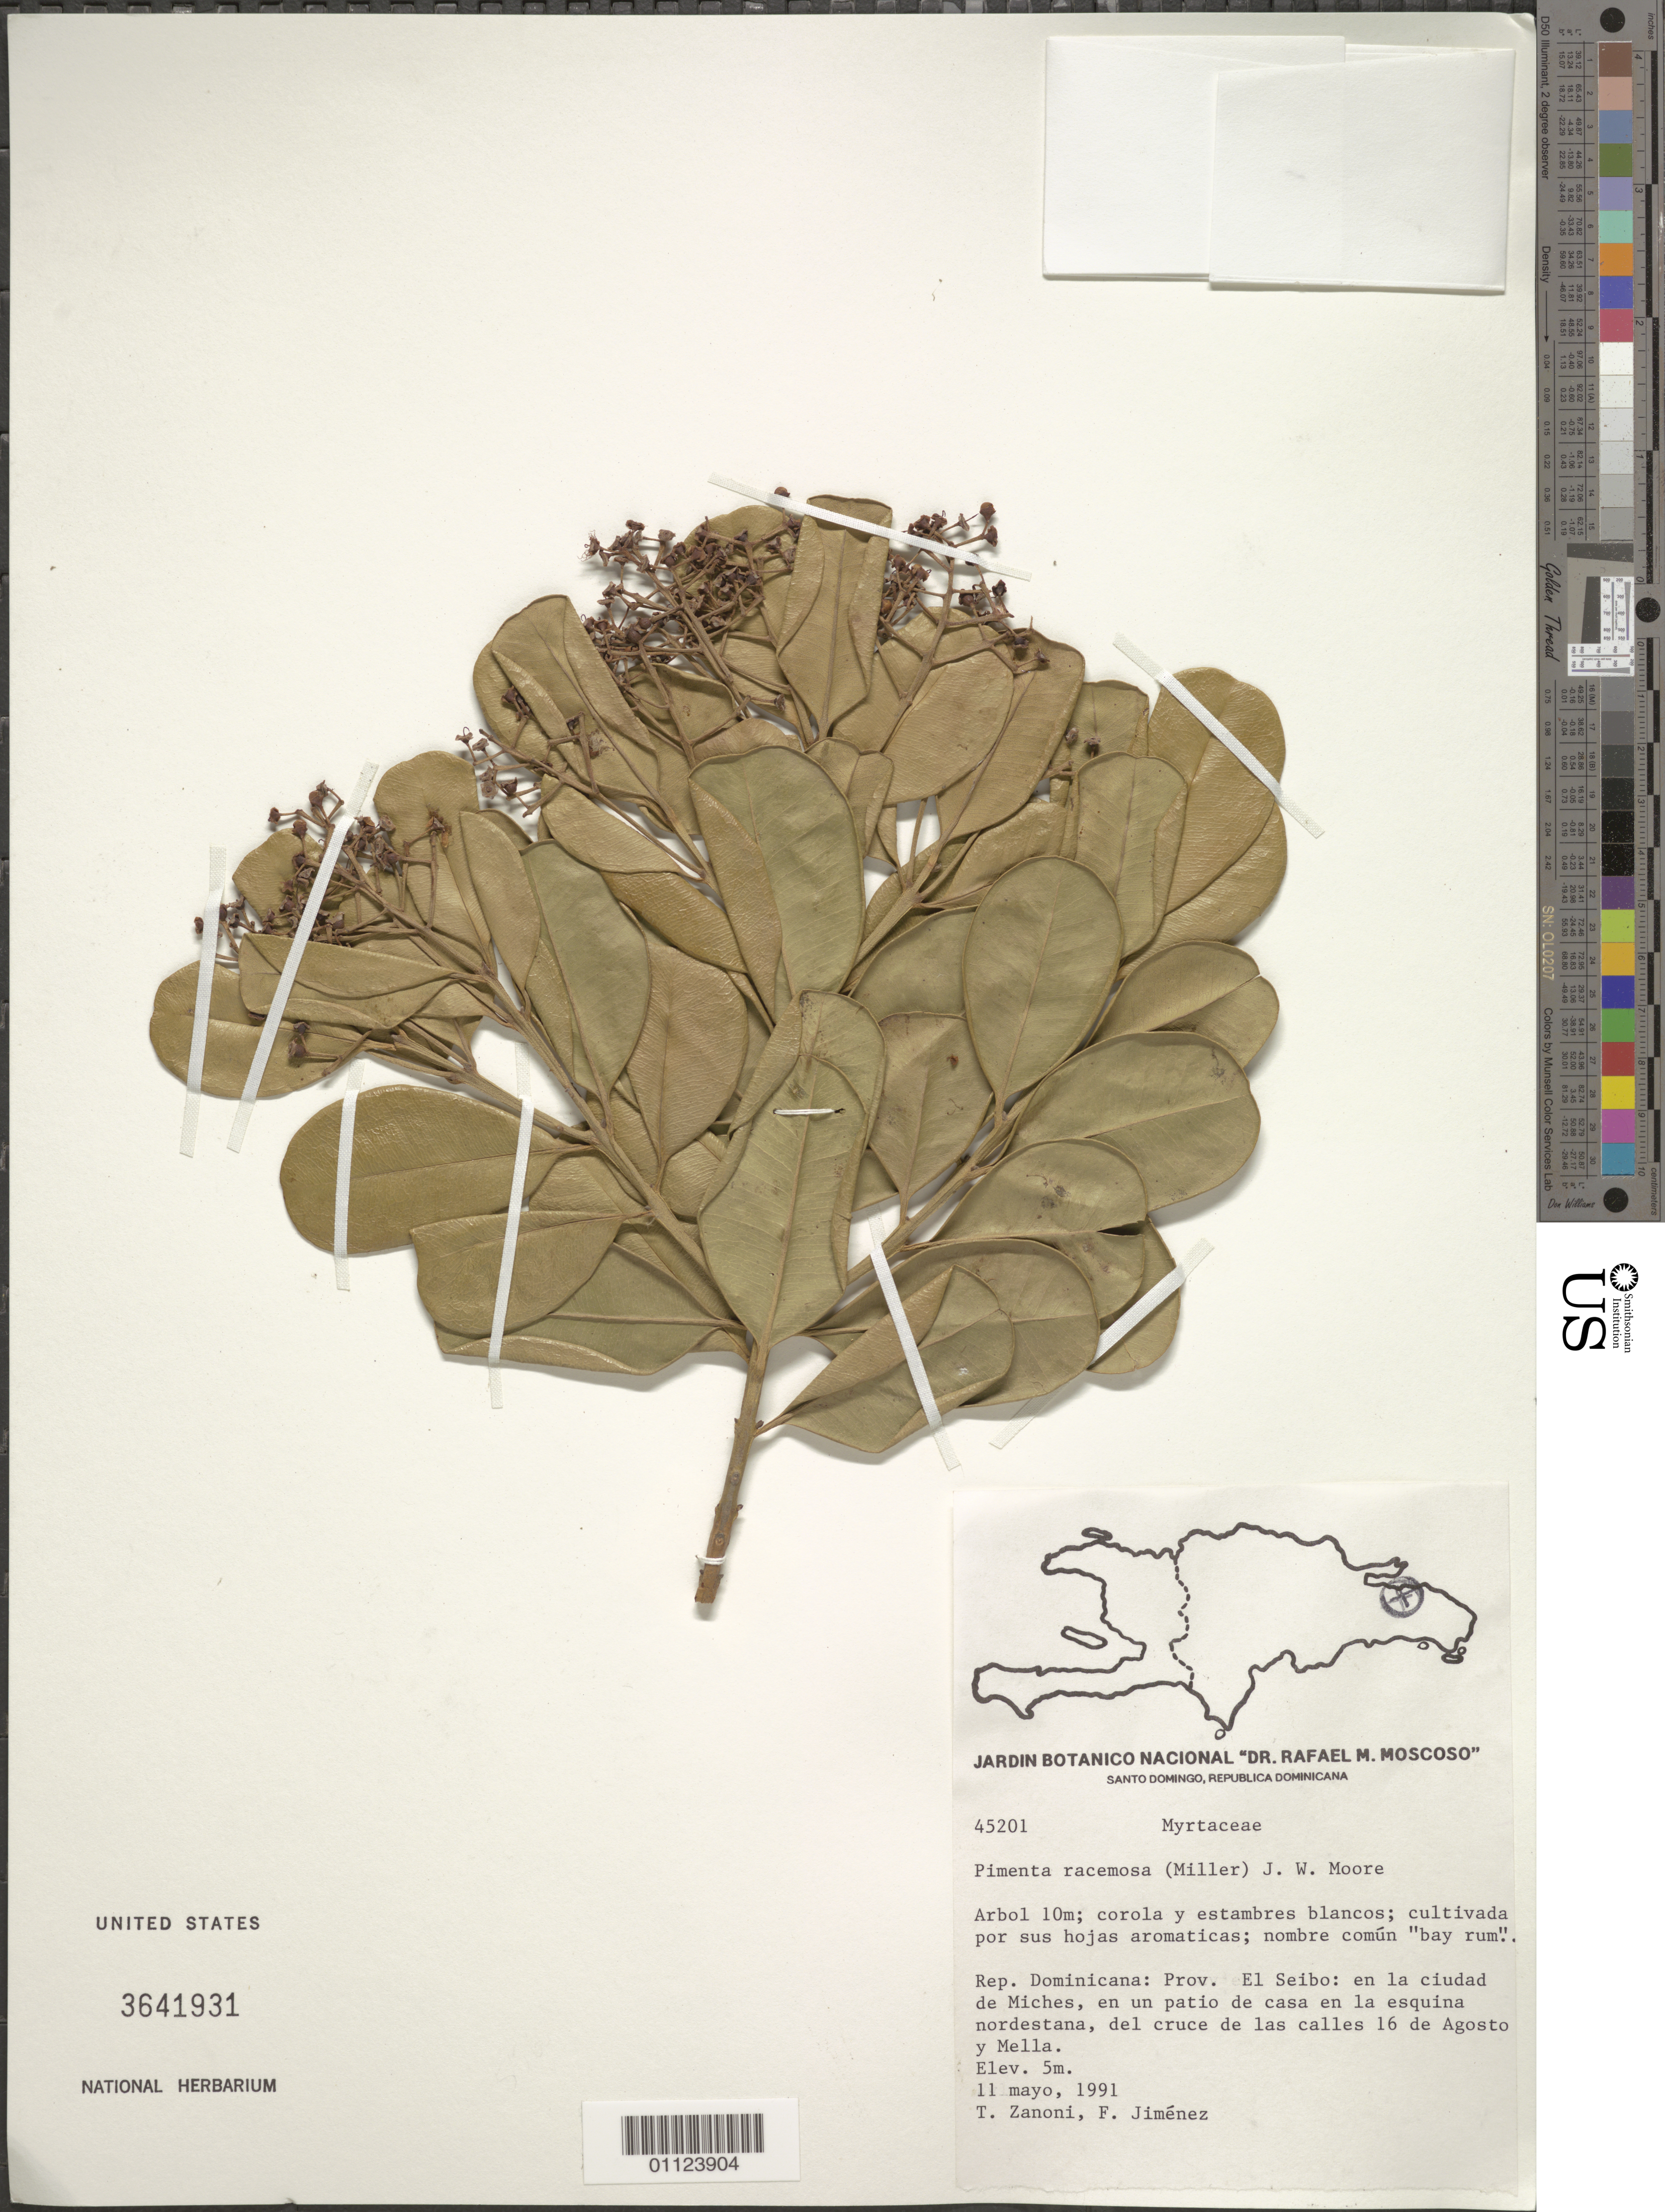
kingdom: Plantae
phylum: Tracheophyta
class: Magnoliopsida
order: Myrtales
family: Myrtaceae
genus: Pimenta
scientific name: Pimenta racemosa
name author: (Mill.) J.W. Moore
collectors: T. A. Zanoni & F. Jiménez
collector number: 45201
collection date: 1991-05-11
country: Dominican Republic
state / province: El Seibo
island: Hispaniola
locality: Ciudad de Miches, en un patio de casa en la esquina nordestana, del cruce de las calles 16 de Agosto y Mella.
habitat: Cultivada por sus hojas aromaticas.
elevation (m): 5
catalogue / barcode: US 3641931